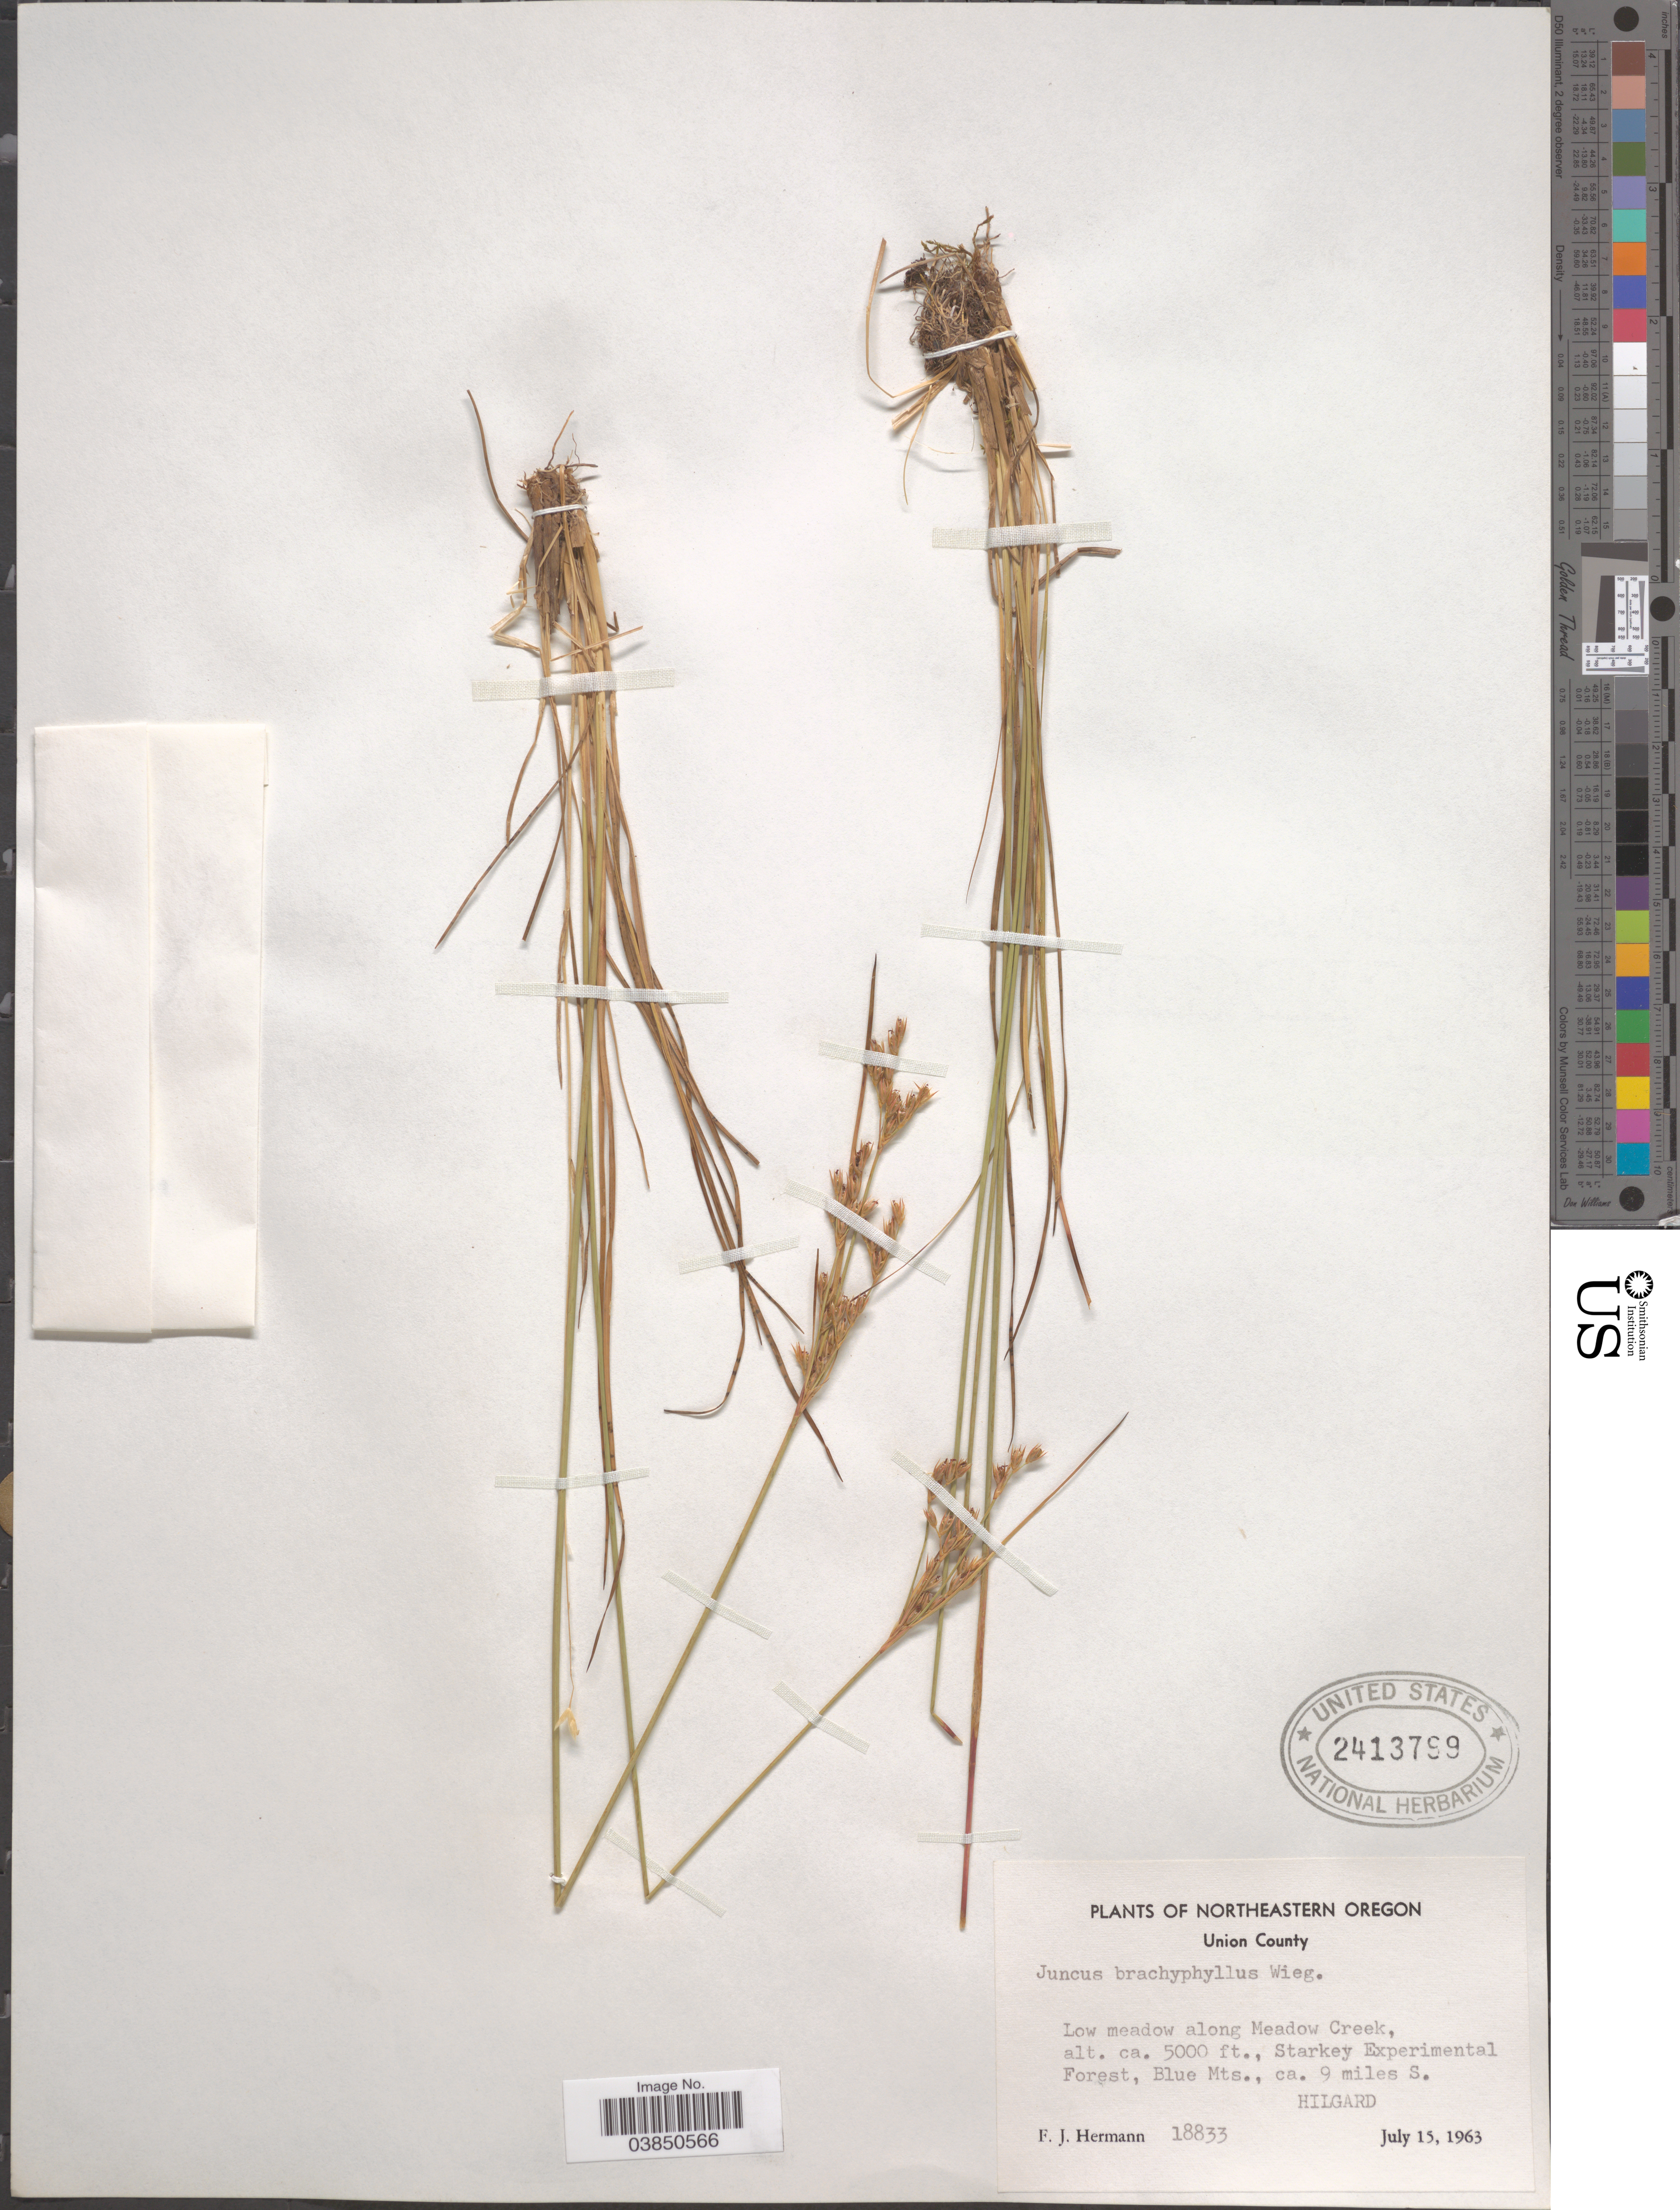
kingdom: Plantae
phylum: Tracheophyta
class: Liliopsida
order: Poales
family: Juncaceae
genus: Juncus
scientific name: Juncus brachycephalus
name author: (Engelm.) Buchenau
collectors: F. J. Hermann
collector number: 18833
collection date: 1963-07-15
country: United States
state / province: Oregon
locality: Northeastern Oregon. Union County. Along Meadow Creek, Starkey Experimental Forest, Blue Mts., ca. 9 miles S. Hilgard.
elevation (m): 1524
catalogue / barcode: US 2413799